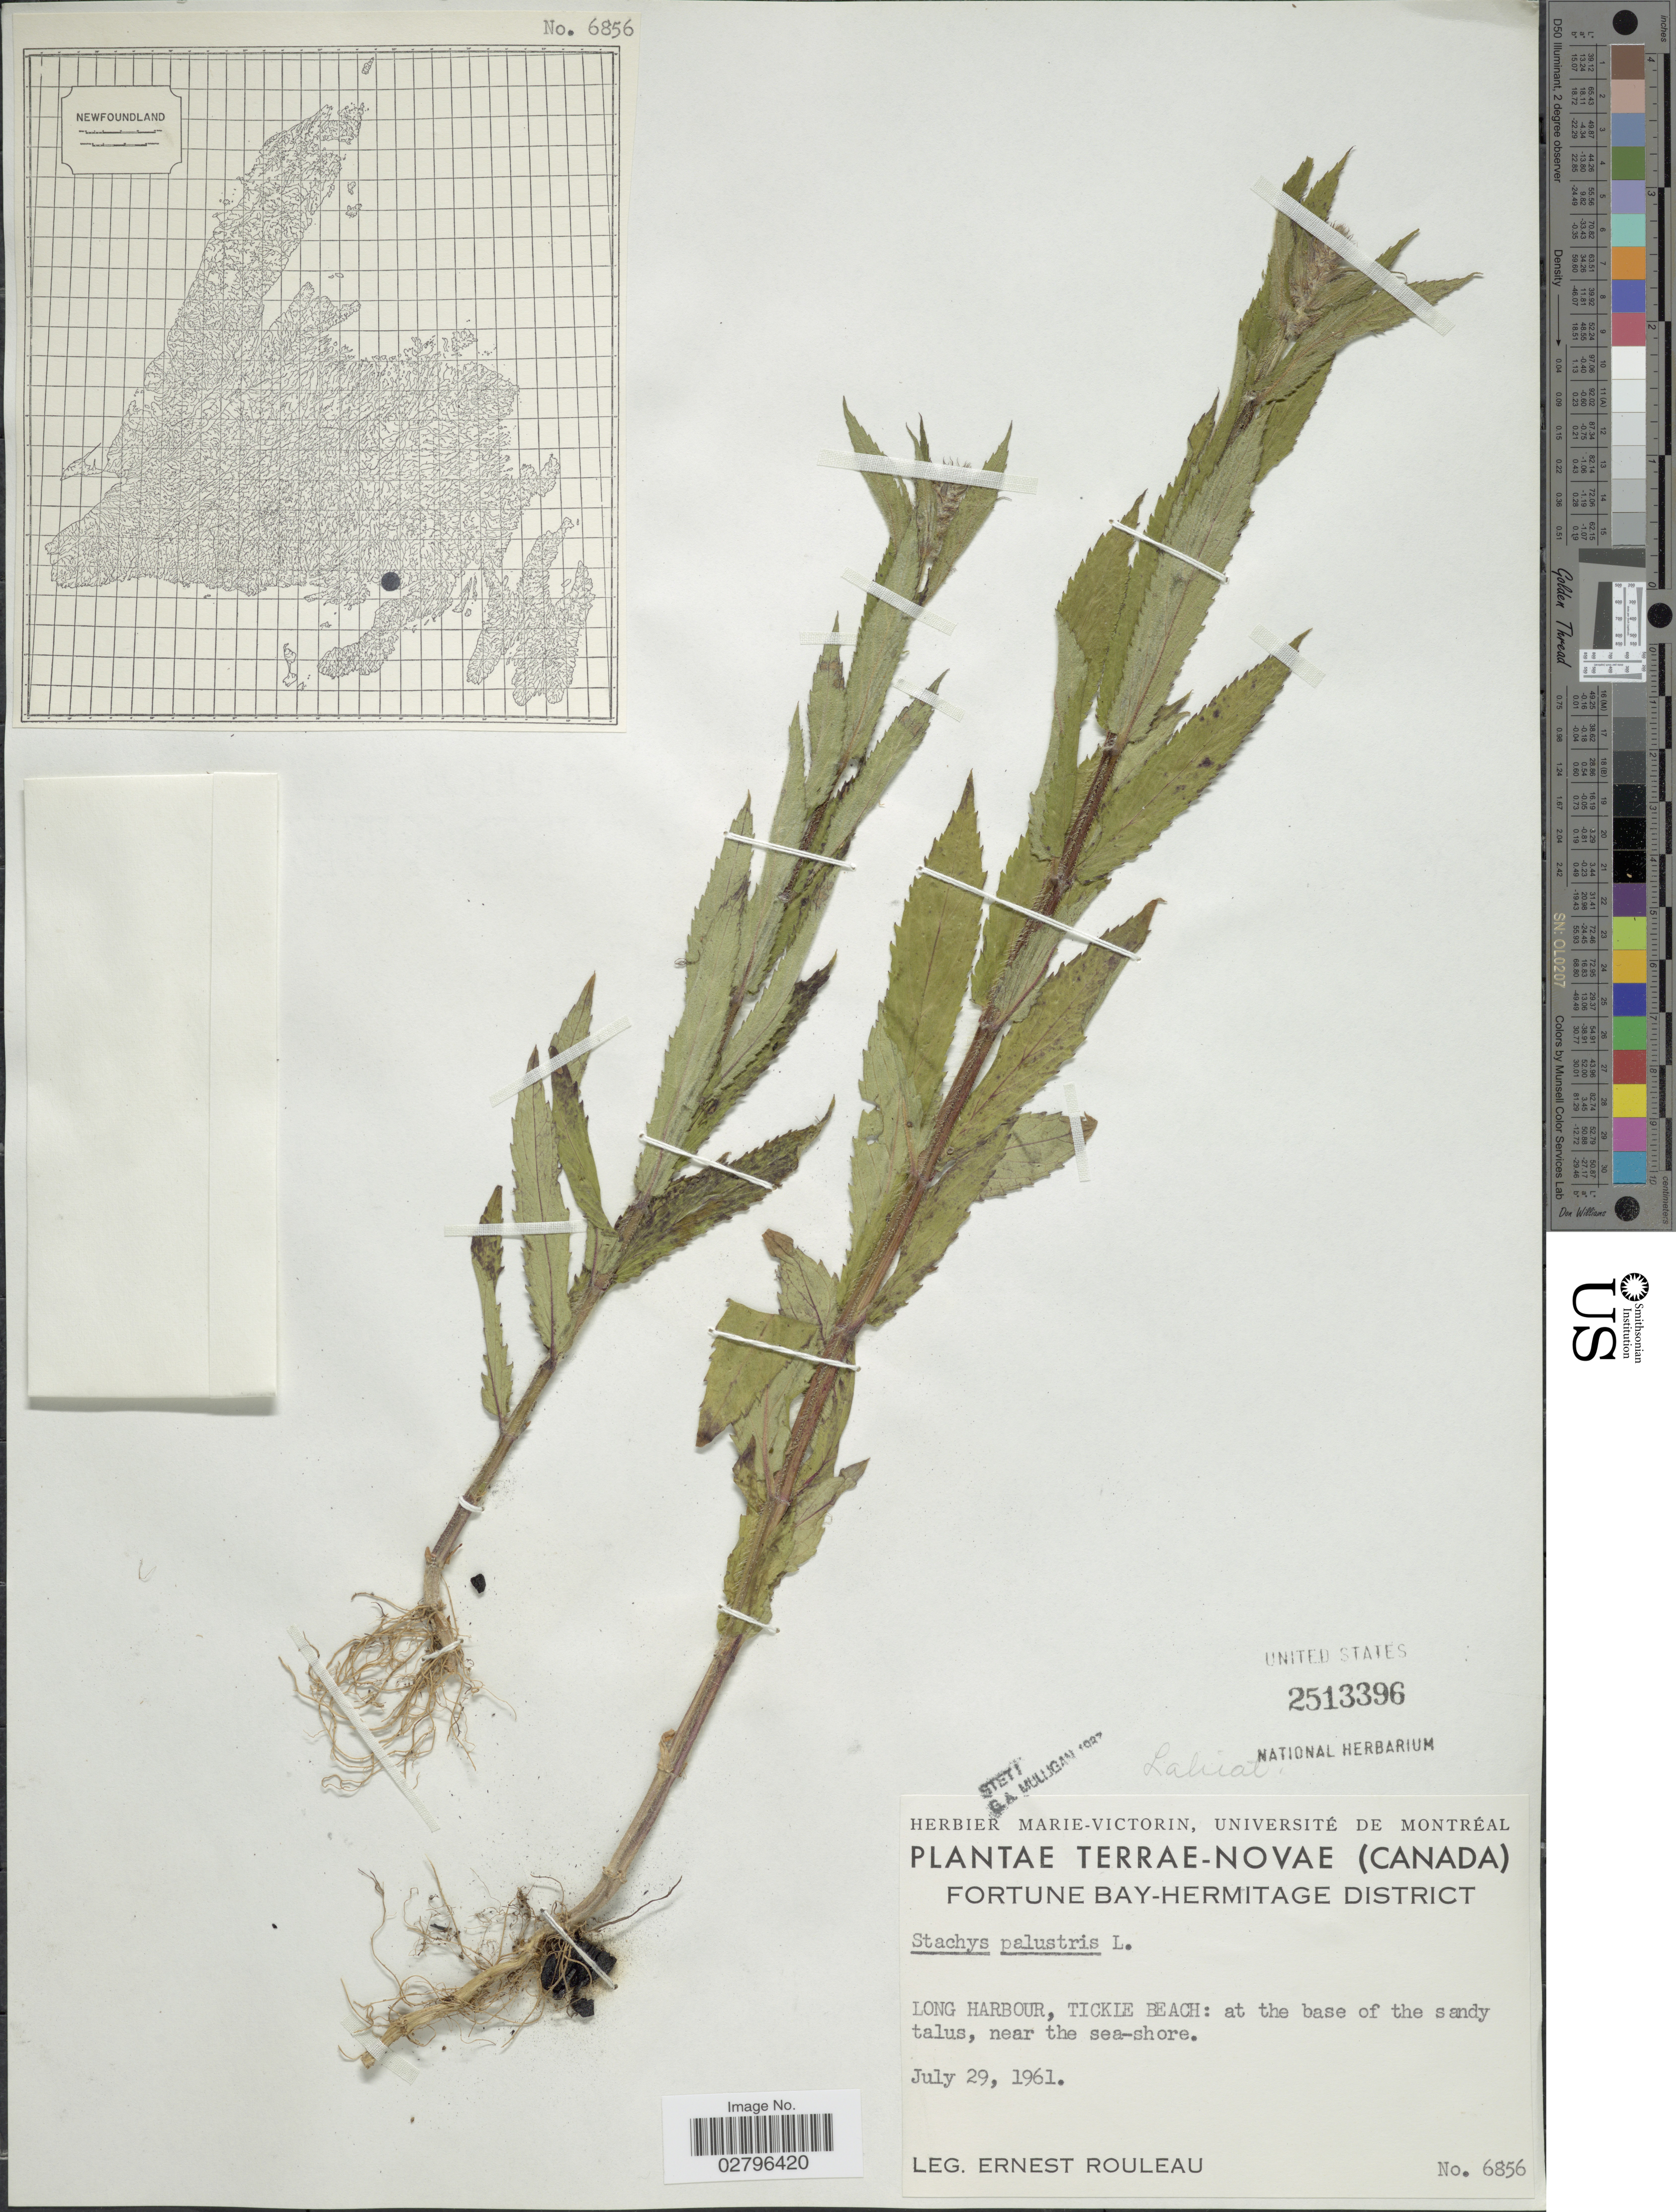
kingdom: Plantae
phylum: Tracheophyta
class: Magnoliopsida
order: Lamiales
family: Lamiaceae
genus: Stachys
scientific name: Stachys palustris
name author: L.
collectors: J. Rouleau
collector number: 6856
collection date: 1961-07-29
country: Canada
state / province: Newfoundland and Labrador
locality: Terrae-Novae. Fortune Bay-Hermitage District. Long Harbour, Tickle Beach: at the base of the sandy talus, near the sea-shore.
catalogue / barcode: US 2513396